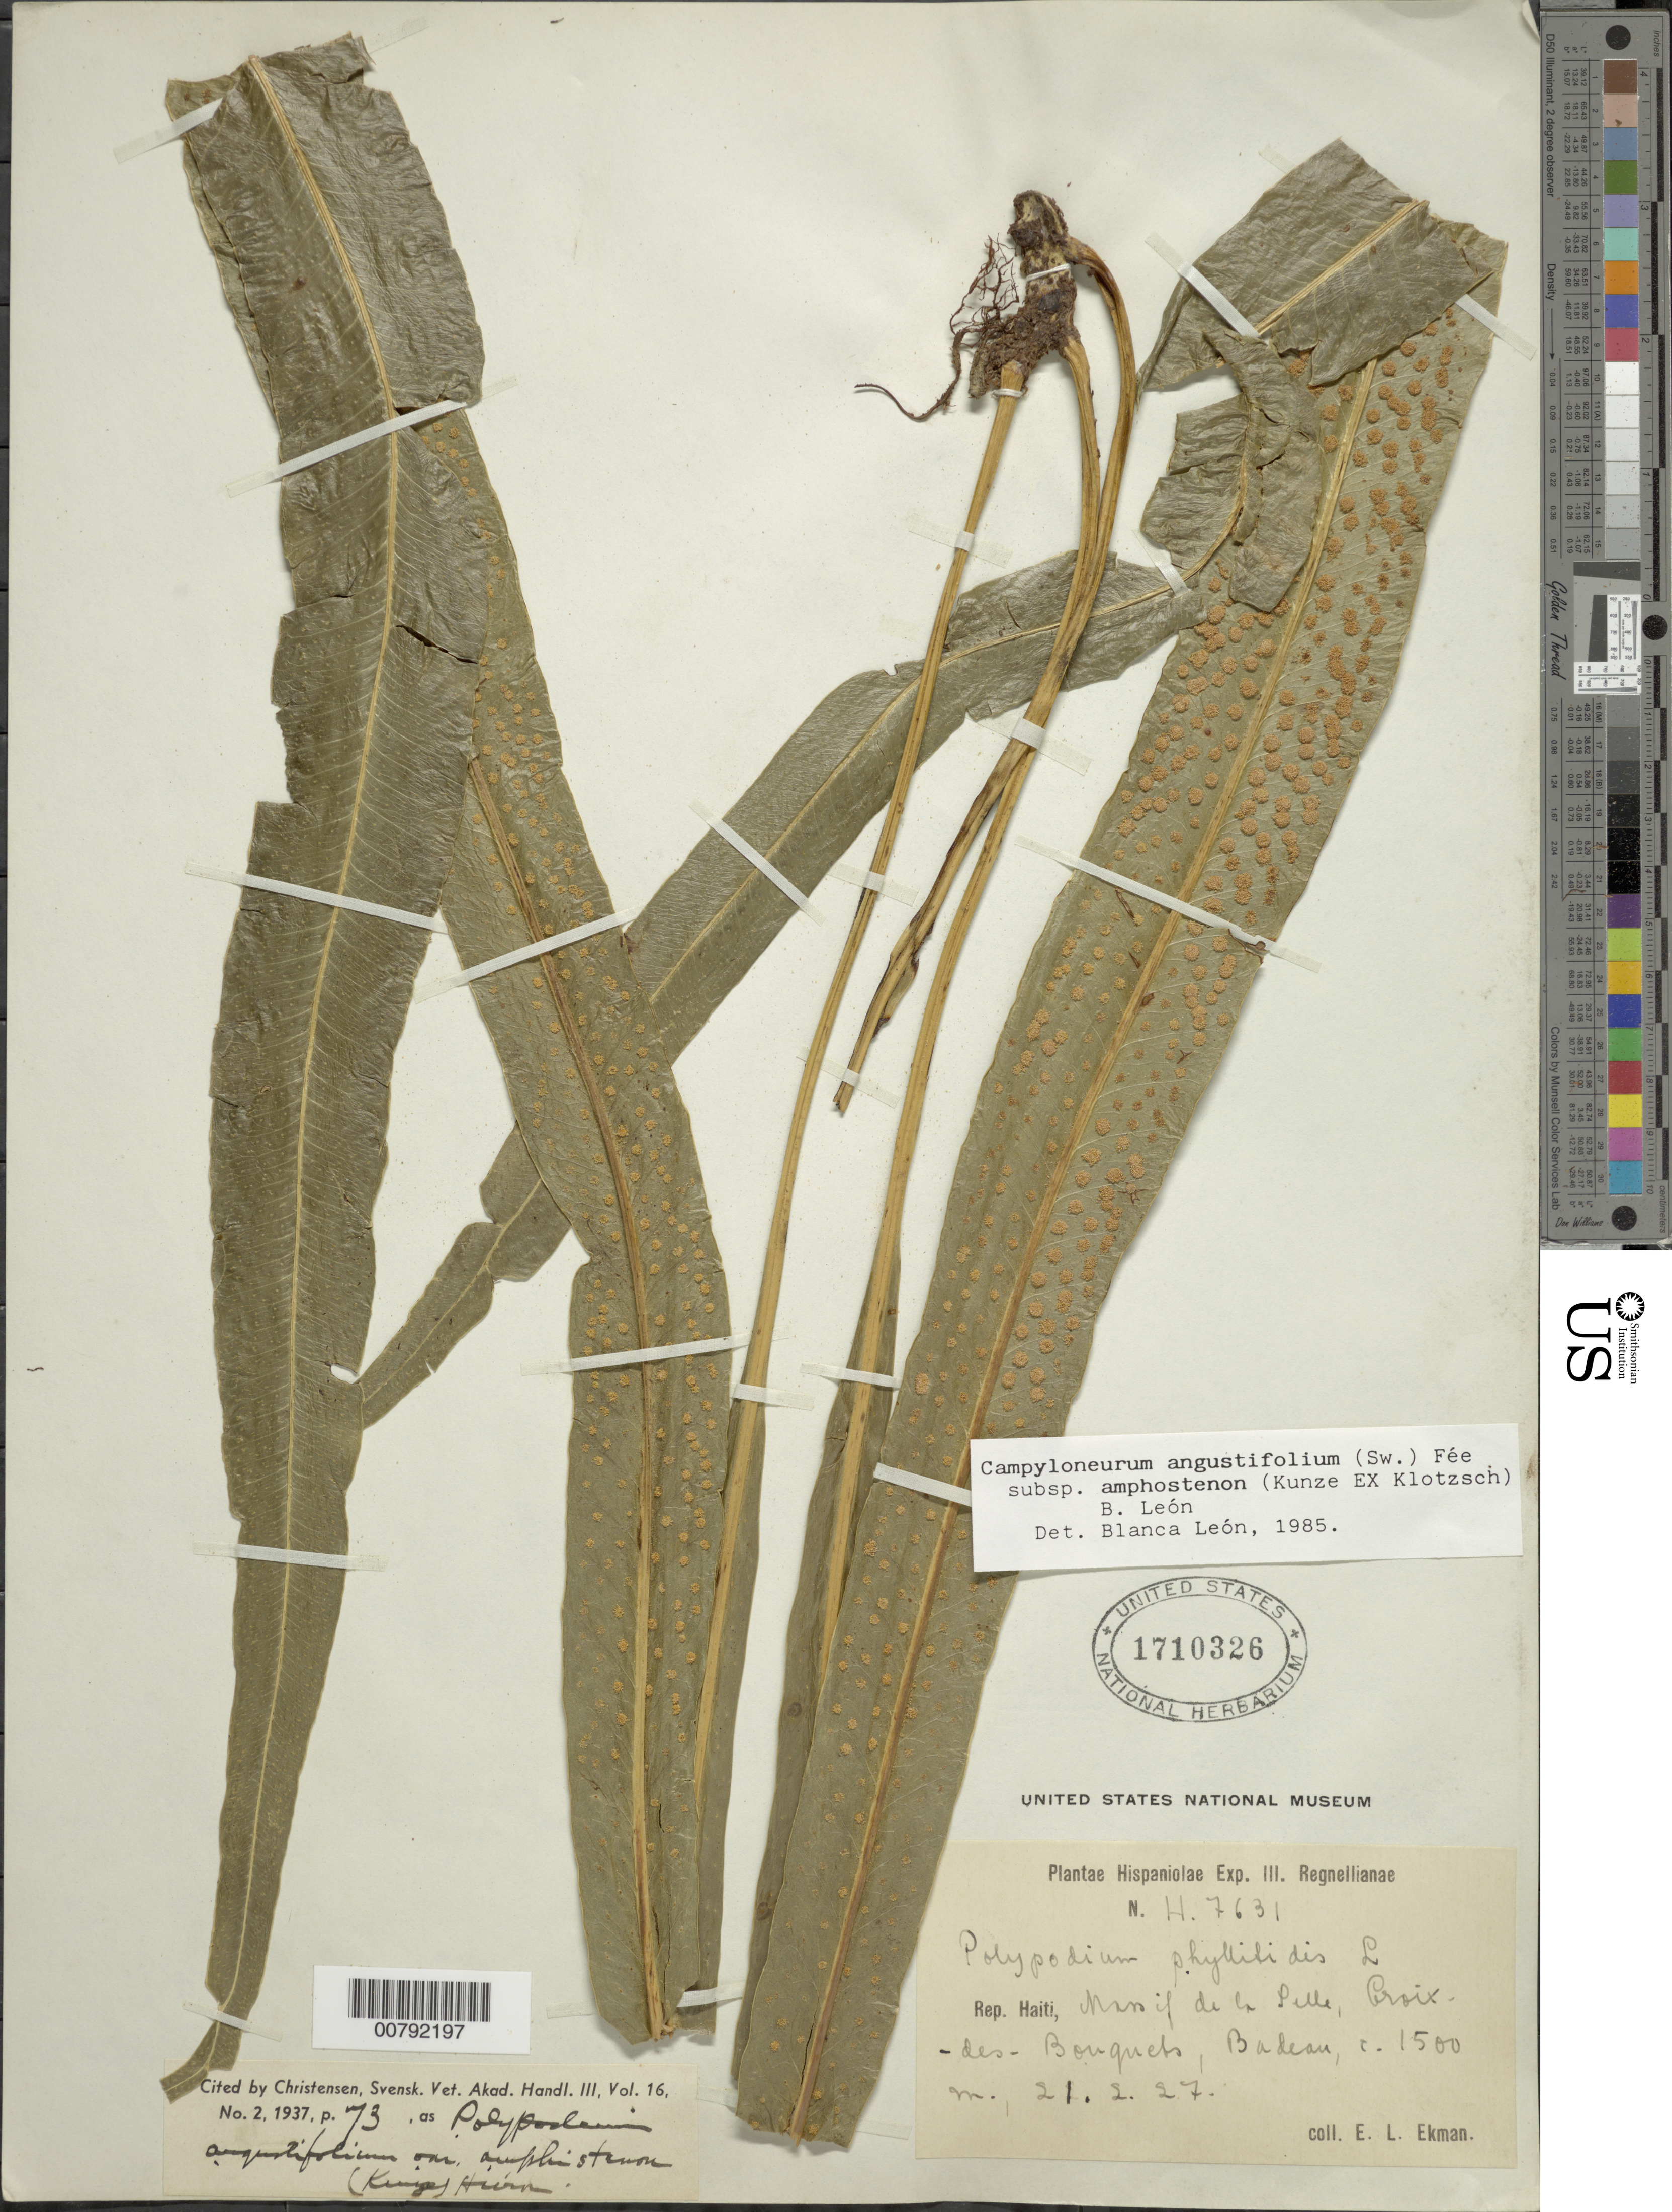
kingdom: Plantae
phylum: Tracheophyta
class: Polypodiopsida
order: Polypodiales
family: Polypodiaceae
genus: Campyloneurum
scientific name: Campyloneurum amphostenon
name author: (Kunze ex Klotzsch) Fée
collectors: E. L. Ekman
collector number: H 7631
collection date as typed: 21 Feb 1927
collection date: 1927-02-21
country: Haiti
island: Hispaniola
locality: Massif de la Selle, Croix-des-Bouquets, Badeau, at the souce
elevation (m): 1500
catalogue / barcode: US 1710326